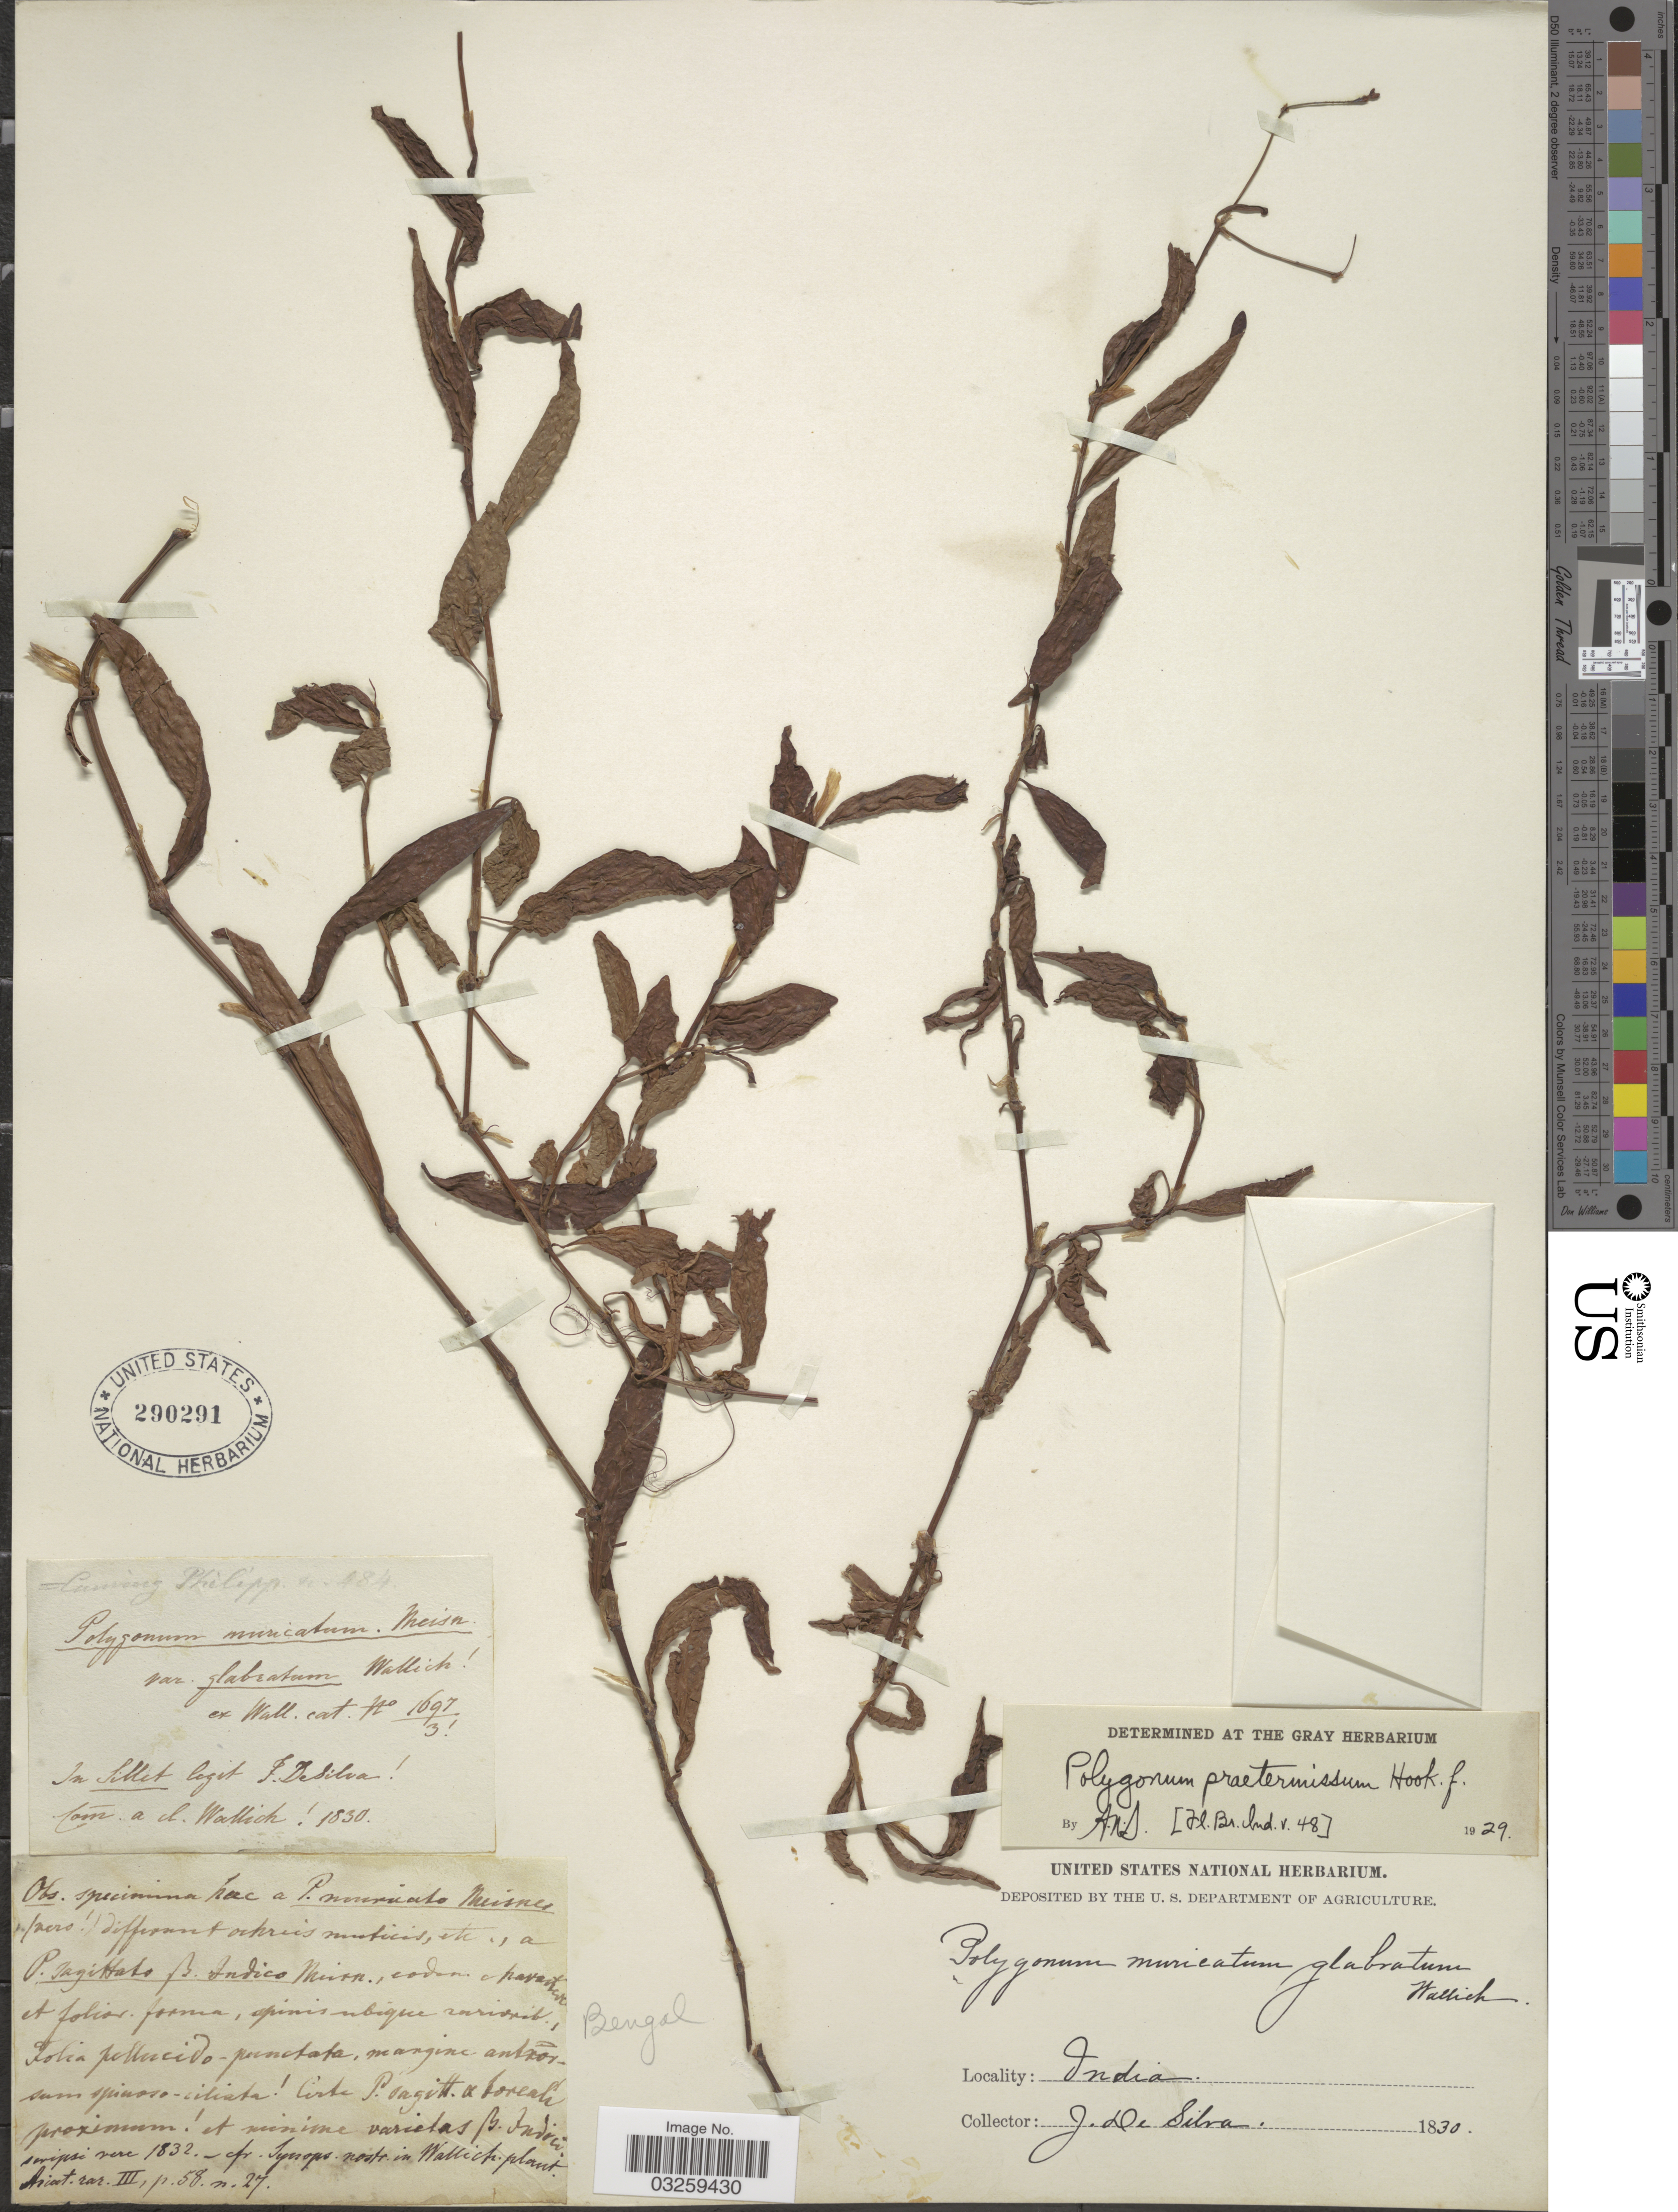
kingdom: Plantae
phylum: Tracheophyta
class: Magnoliopsida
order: Caryophyllales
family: Polygonaceae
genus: Polygonum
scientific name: Polygonum praetermissum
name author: Hook. f.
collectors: J. de Silva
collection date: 1830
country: India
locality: Bengal.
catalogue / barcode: US 290291